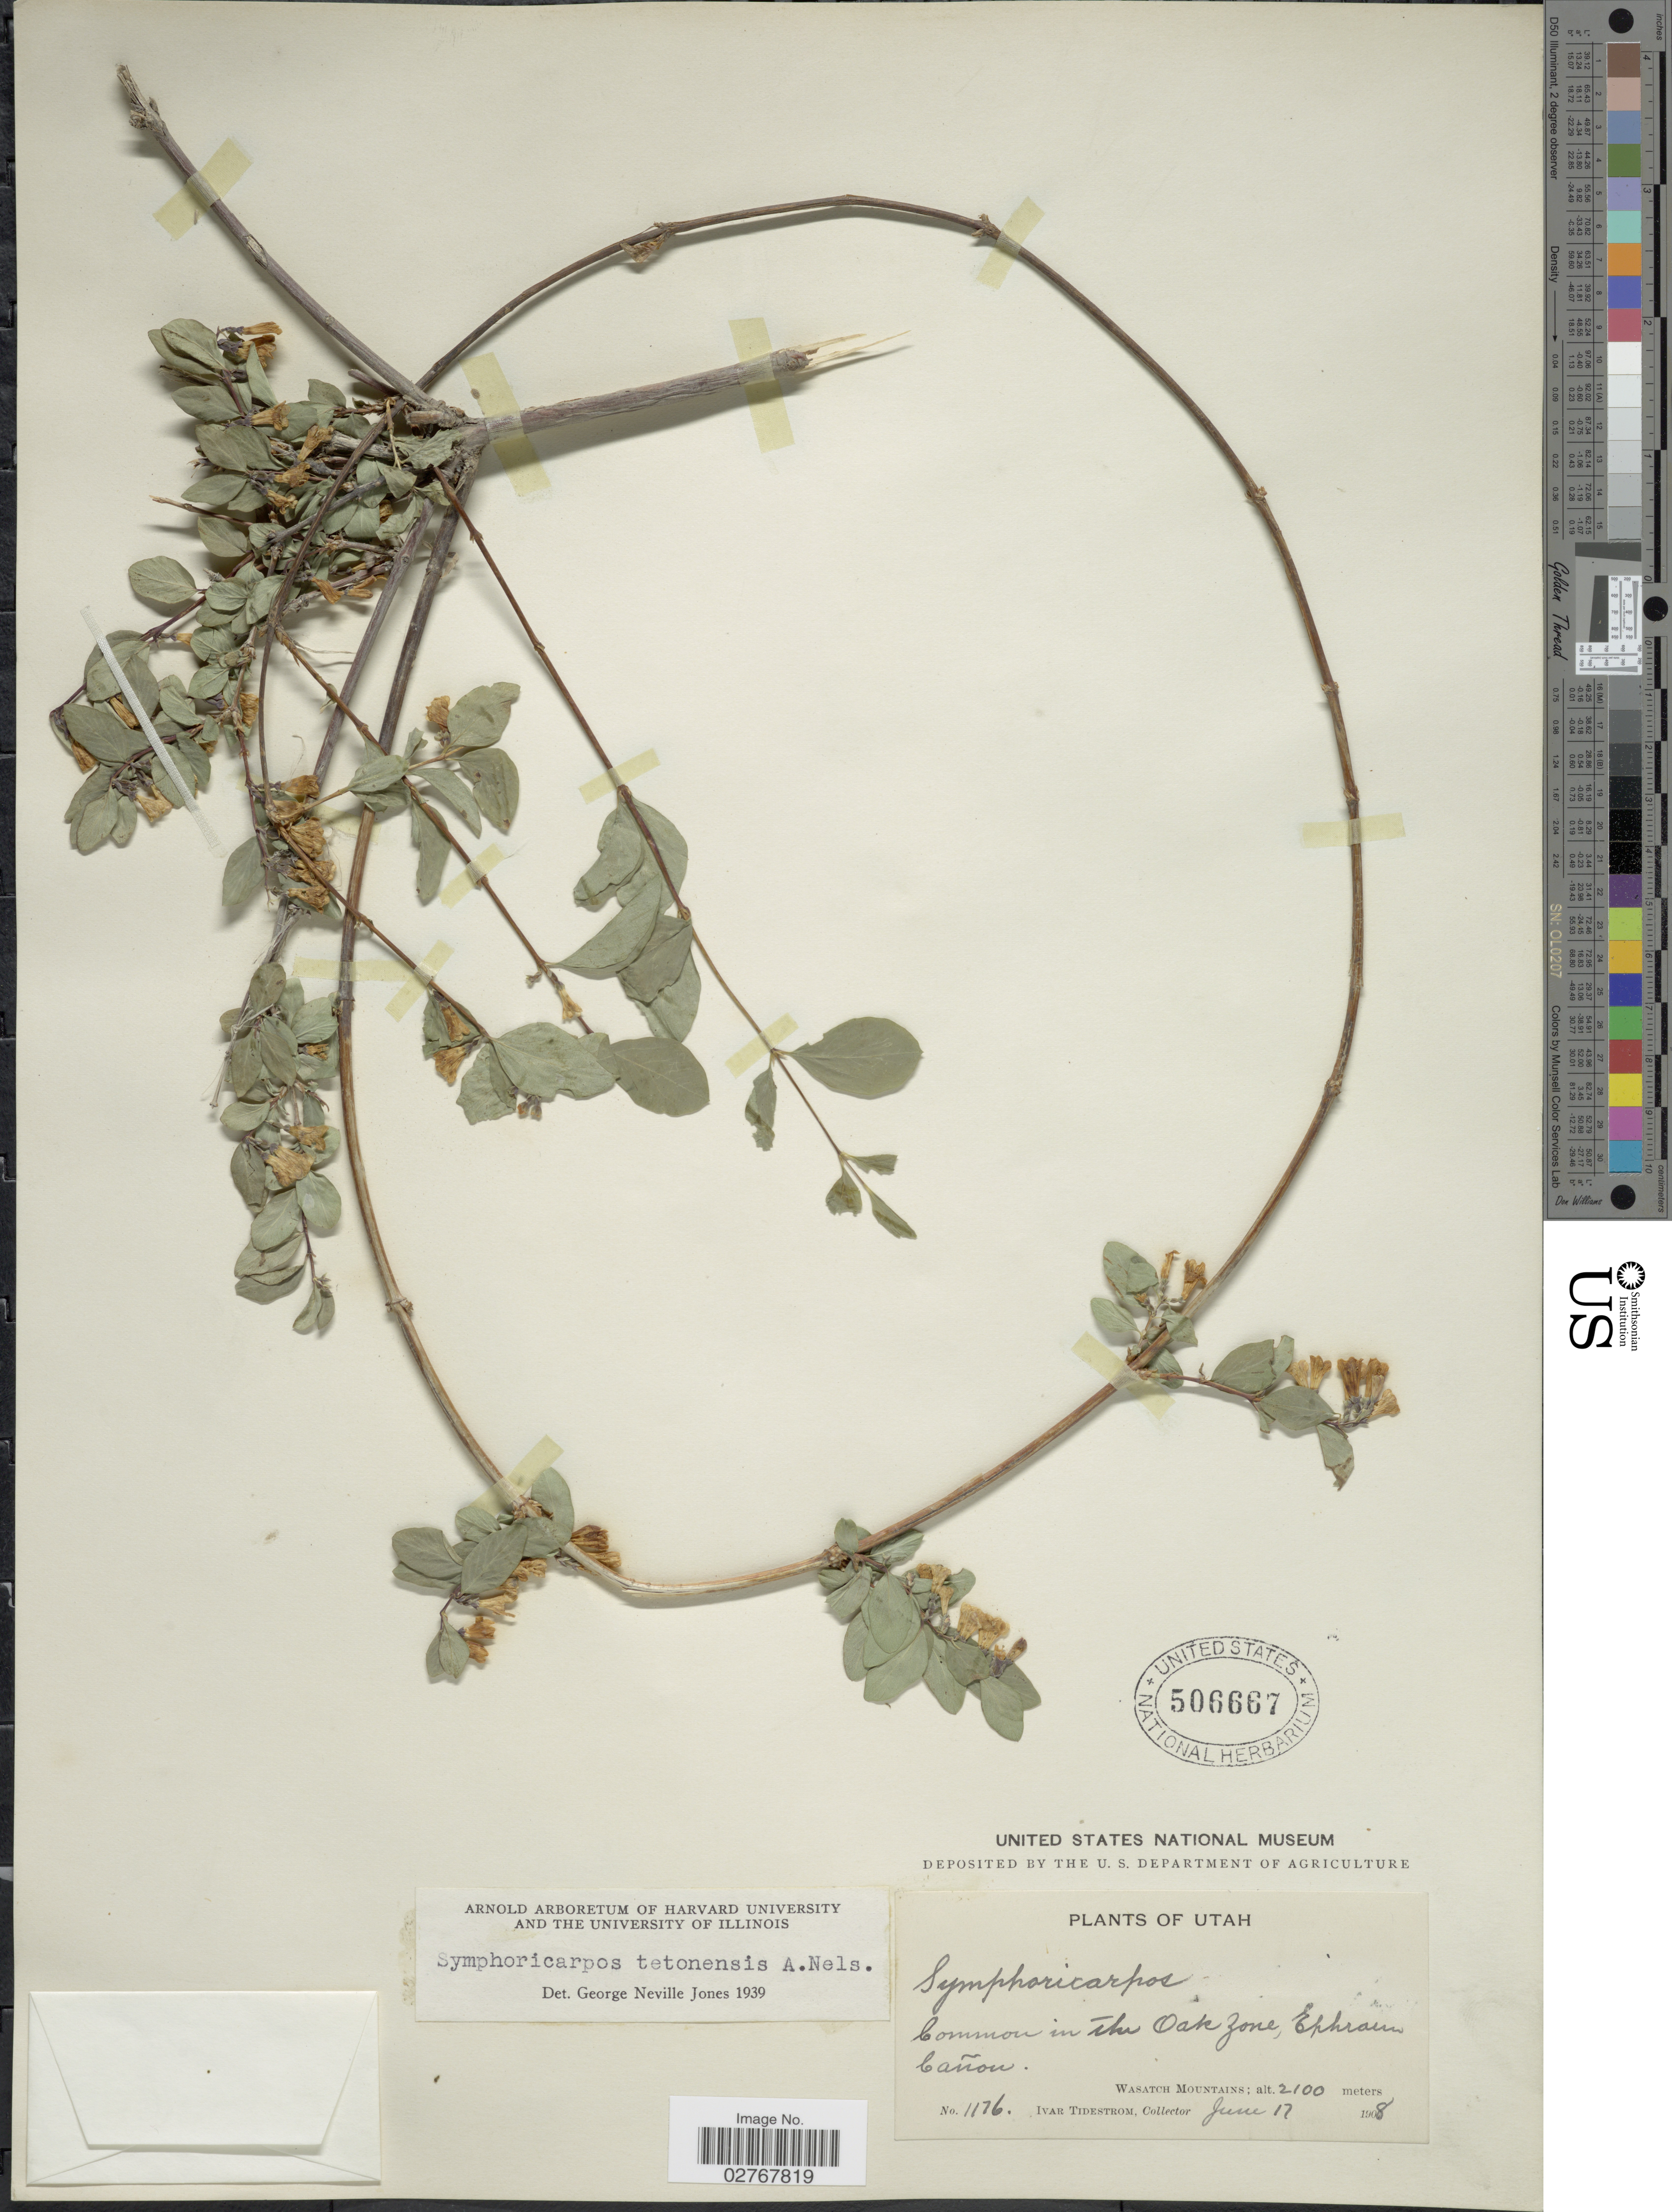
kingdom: Plantae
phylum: Tracheophyta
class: Magnoliopsida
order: Dipsacales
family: Caprifoliaceae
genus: Symphoricarpos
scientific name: Symphoricarpos tetonensis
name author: A. Nelson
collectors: I. F. Tidestrom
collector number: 1176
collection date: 1908-06-17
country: United States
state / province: Utah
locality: Common in the Oak Zone, Ephraim Cañon, Wasatch Mountains.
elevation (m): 2100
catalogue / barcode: US 506667